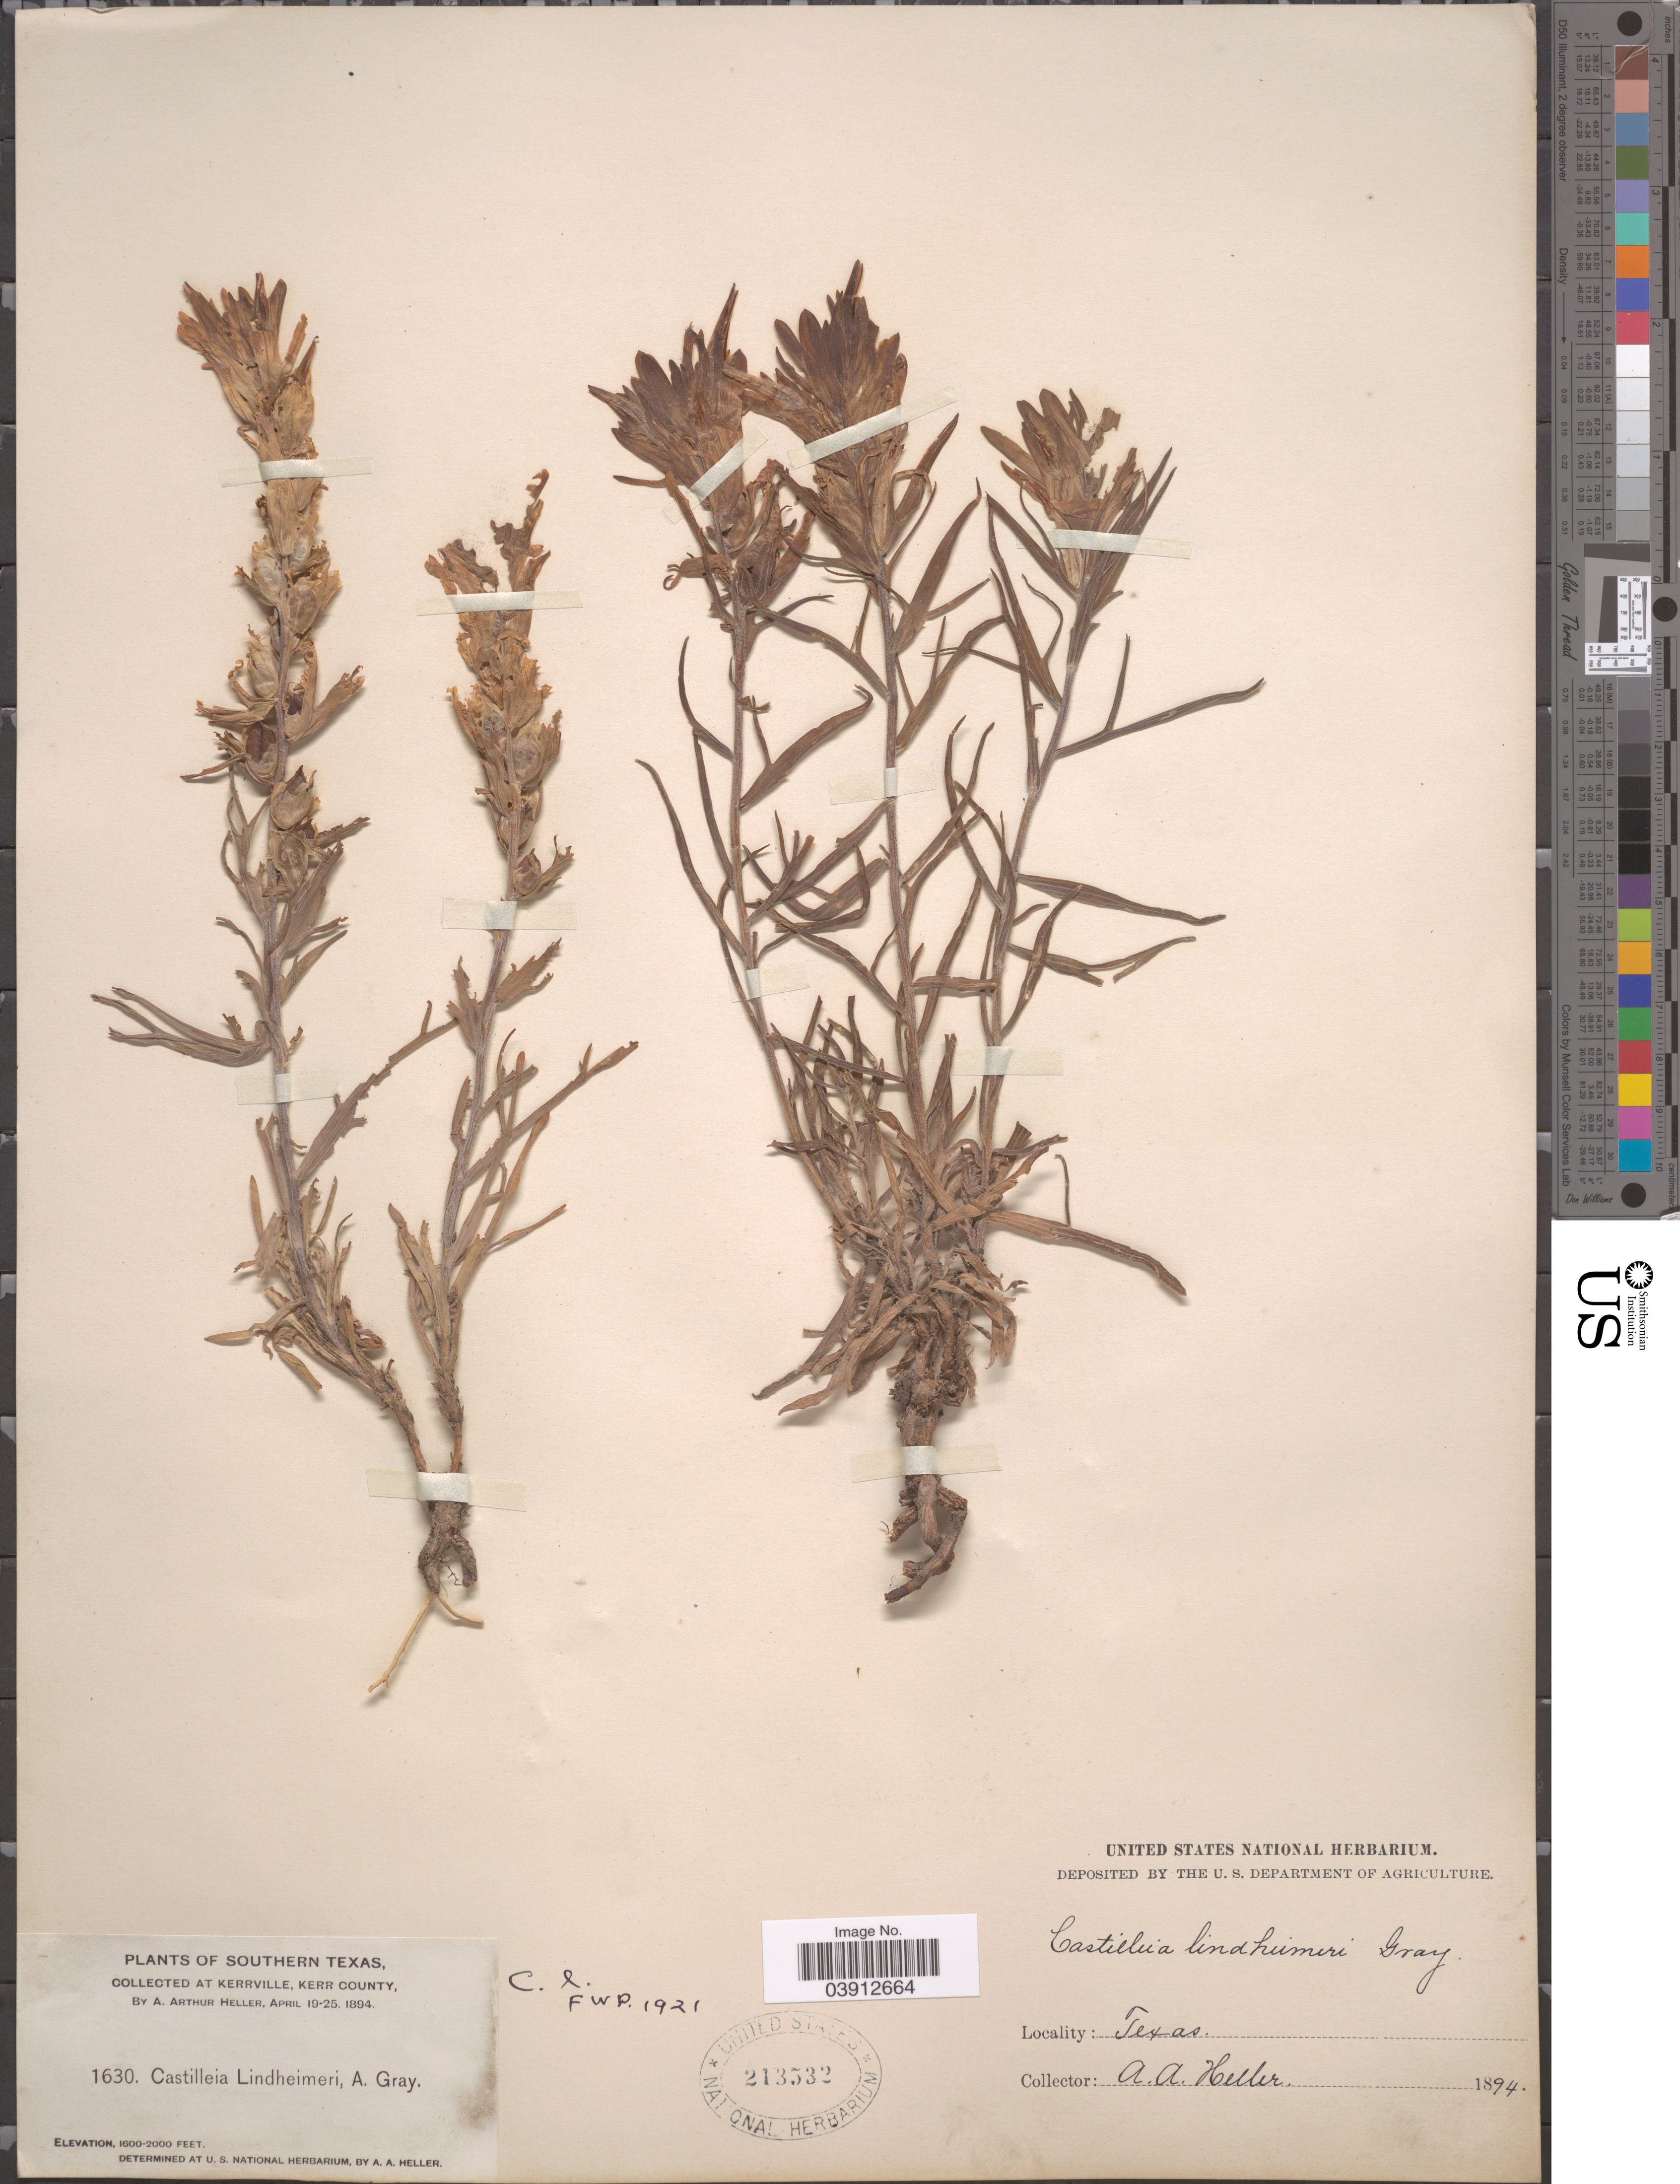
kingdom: Plantae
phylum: Tracheophyta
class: Magnoliopsida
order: Lamiales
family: Orobanchaceae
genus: Castilleja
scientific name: Castilleja lindheimeri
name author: A. Gray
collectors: A. A. Heller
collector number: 1630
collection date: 1894-04-19/1894-04-25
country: United States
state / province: Texas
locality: Southern Texas. At Kerrville, Kerr County.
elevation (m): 488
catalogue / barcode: US 213532